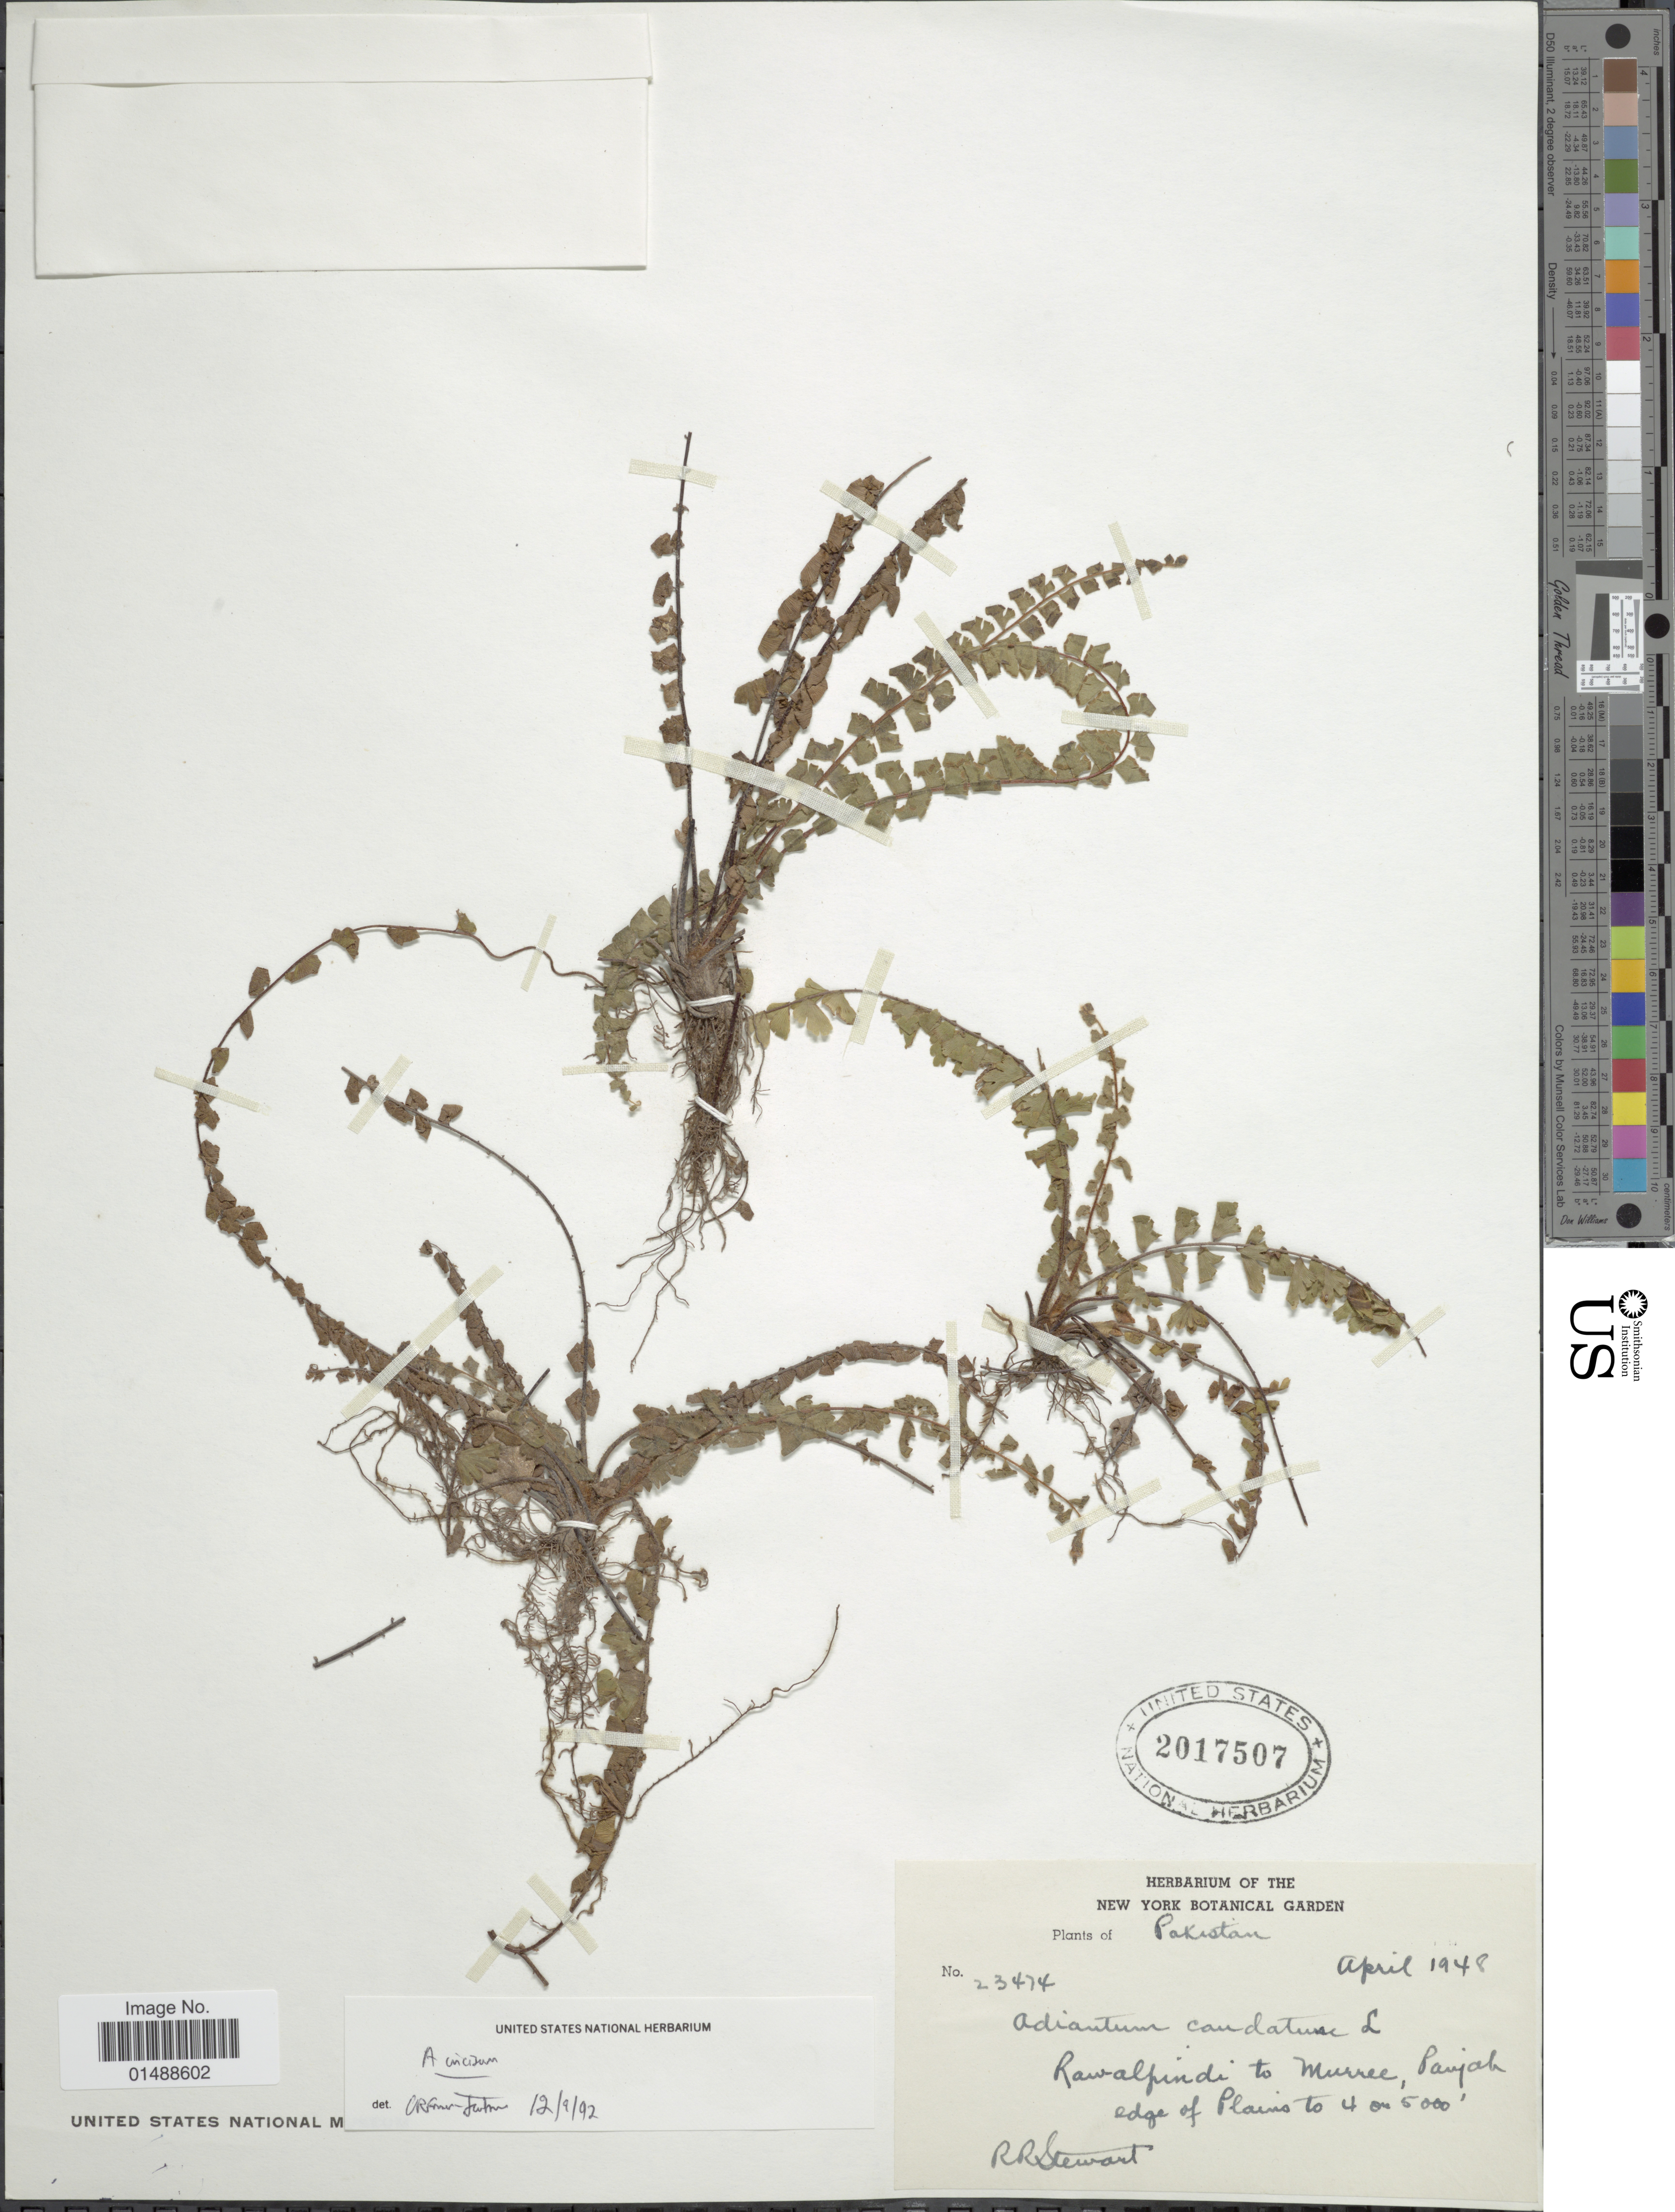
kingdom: Plantae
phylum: Tracheophyta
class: Polypodiopsida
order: Polypodiales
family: Pteridaceae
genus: Adiantum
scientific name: Adiantum incisum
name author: Forssk.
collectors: R. R. Stewart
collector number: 23474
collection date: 1948-04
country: Pakistan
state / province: Punjab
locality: Pakistan, Rawalpindi to Murree, Punjab.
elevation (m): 1219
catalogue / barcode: US 2017507